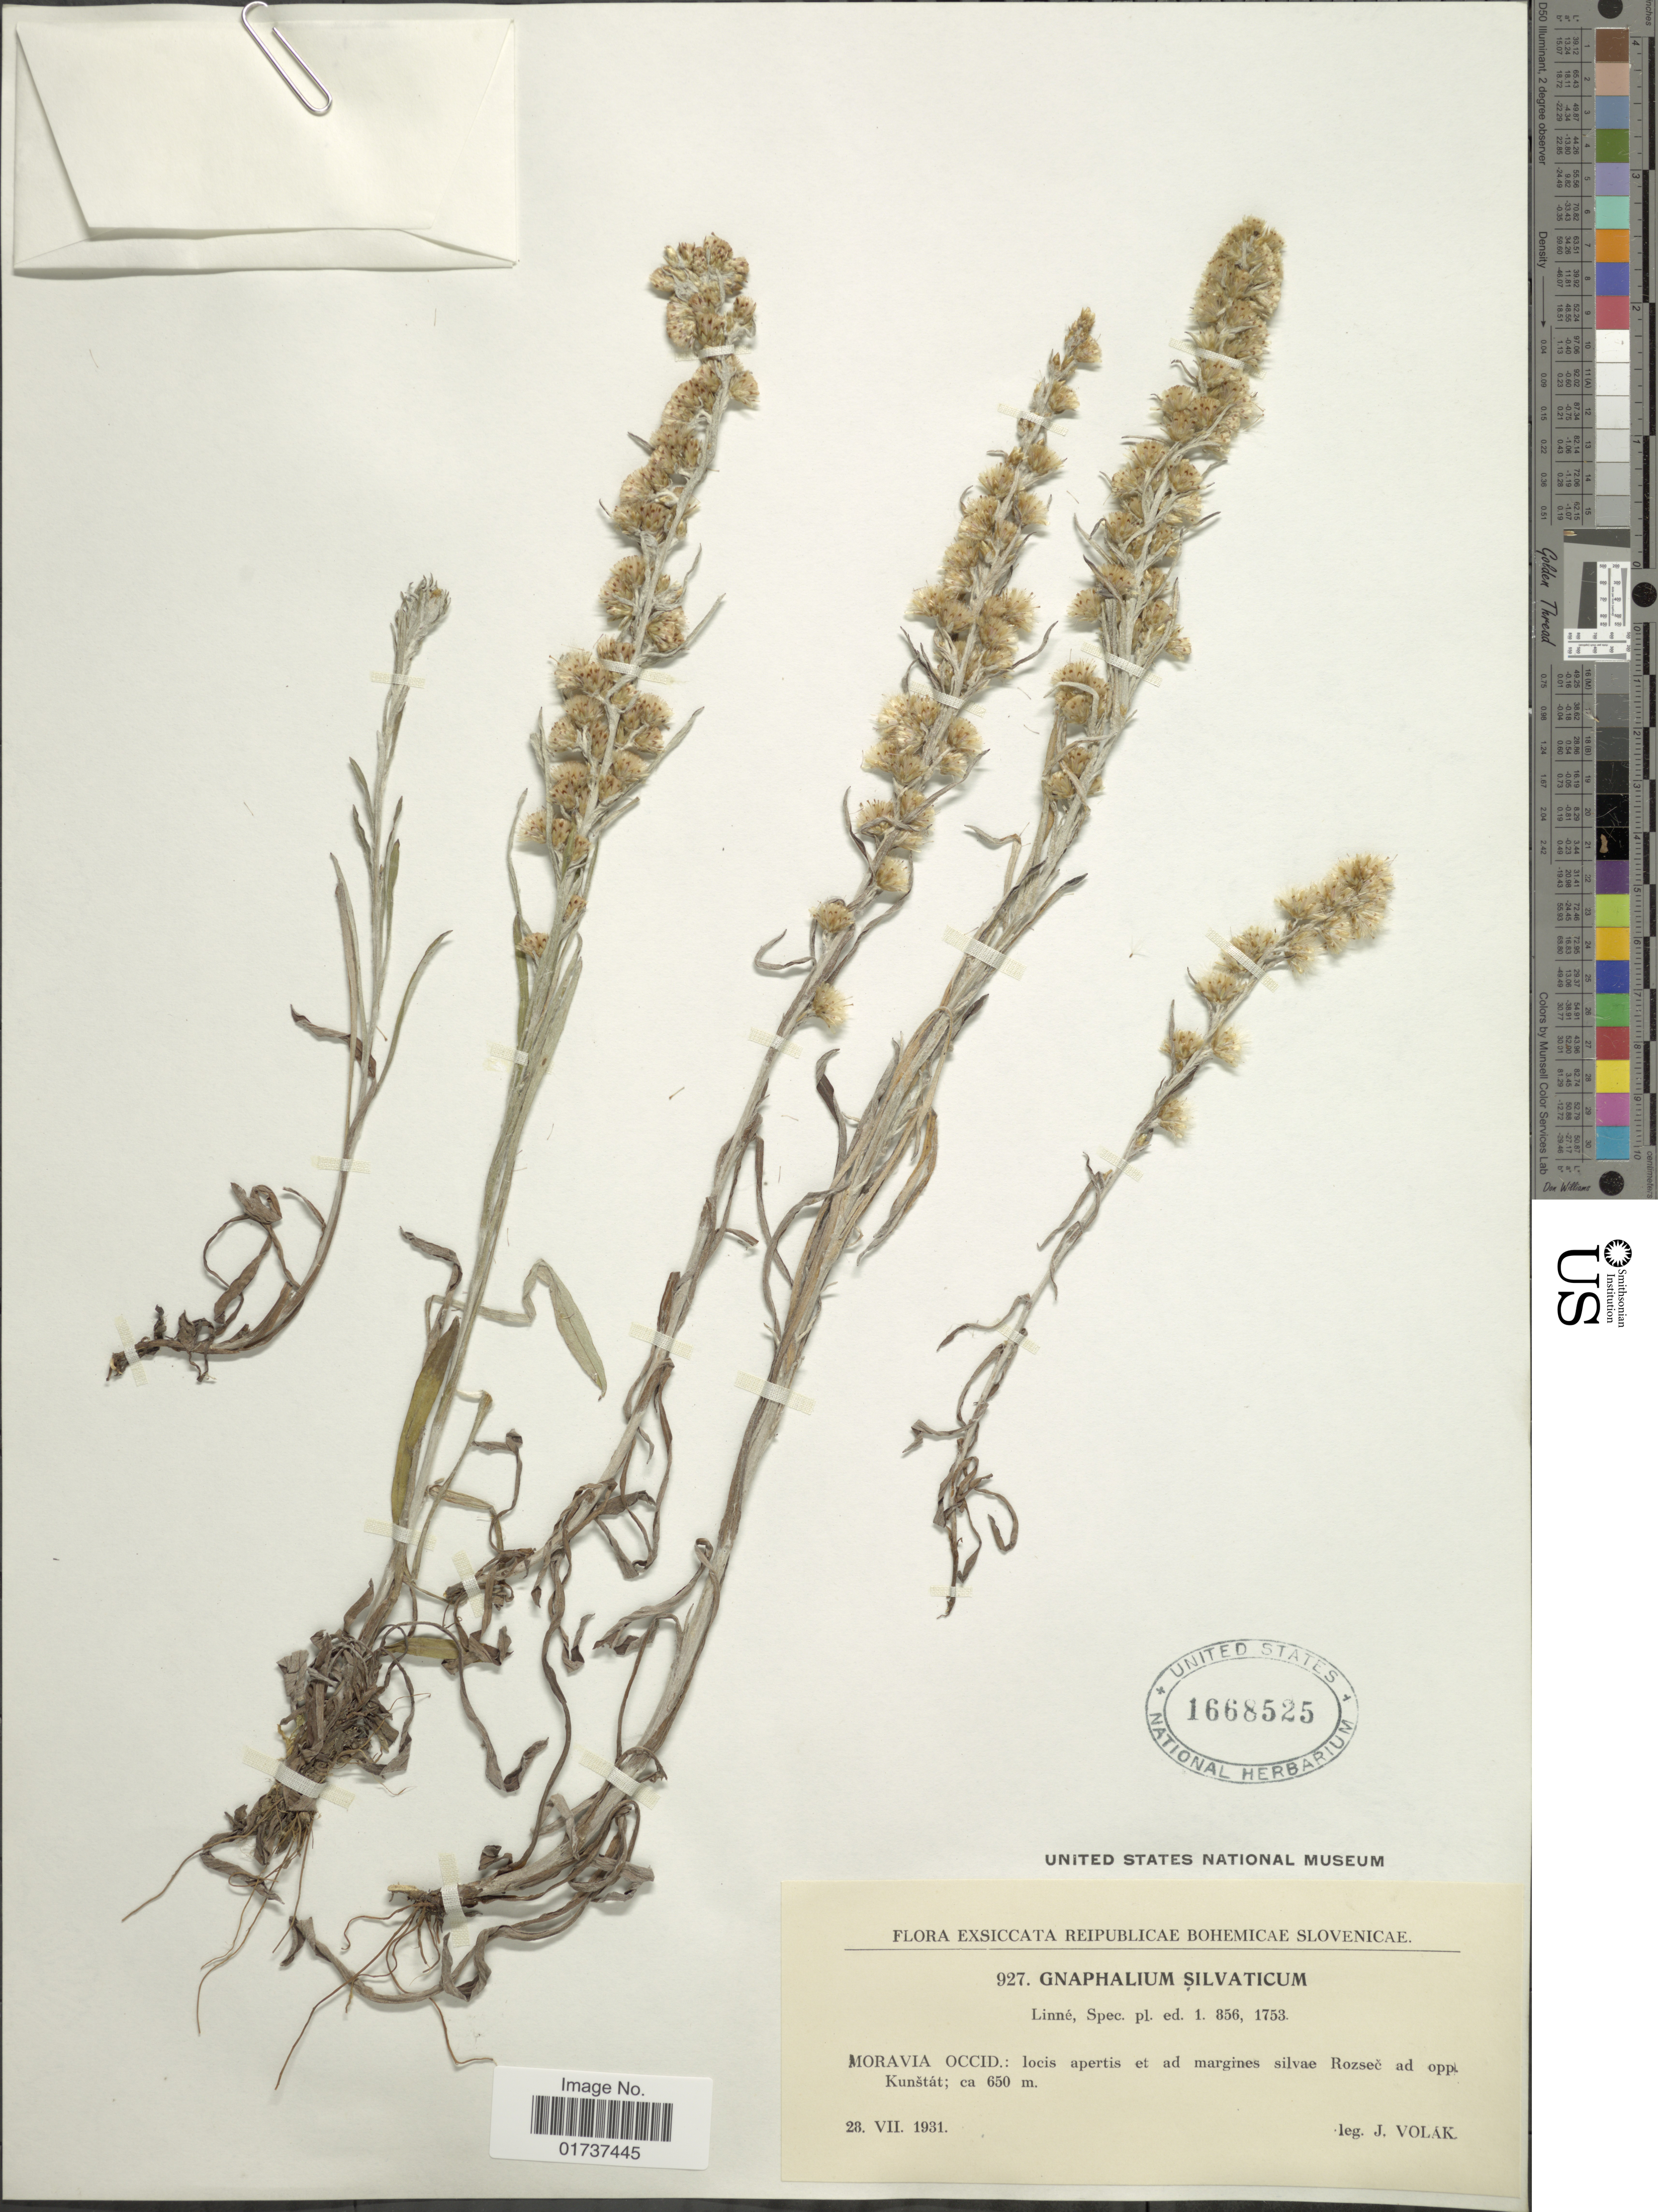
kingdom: Plantae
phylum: Tracheophyta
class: Magnoliopsida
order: Asterales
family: Asteraceae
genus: Gnaphalium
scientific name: Gnaphalium sylvaticum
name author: L.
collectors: J. Volak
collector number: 927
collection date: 1931-07-28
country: Czechia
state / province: Moravian-Silesian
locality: Moravia Occid: locis apertis et ad margines silvae Rozsec ad opp Kunstat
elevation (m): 650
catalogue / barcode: US 1668525